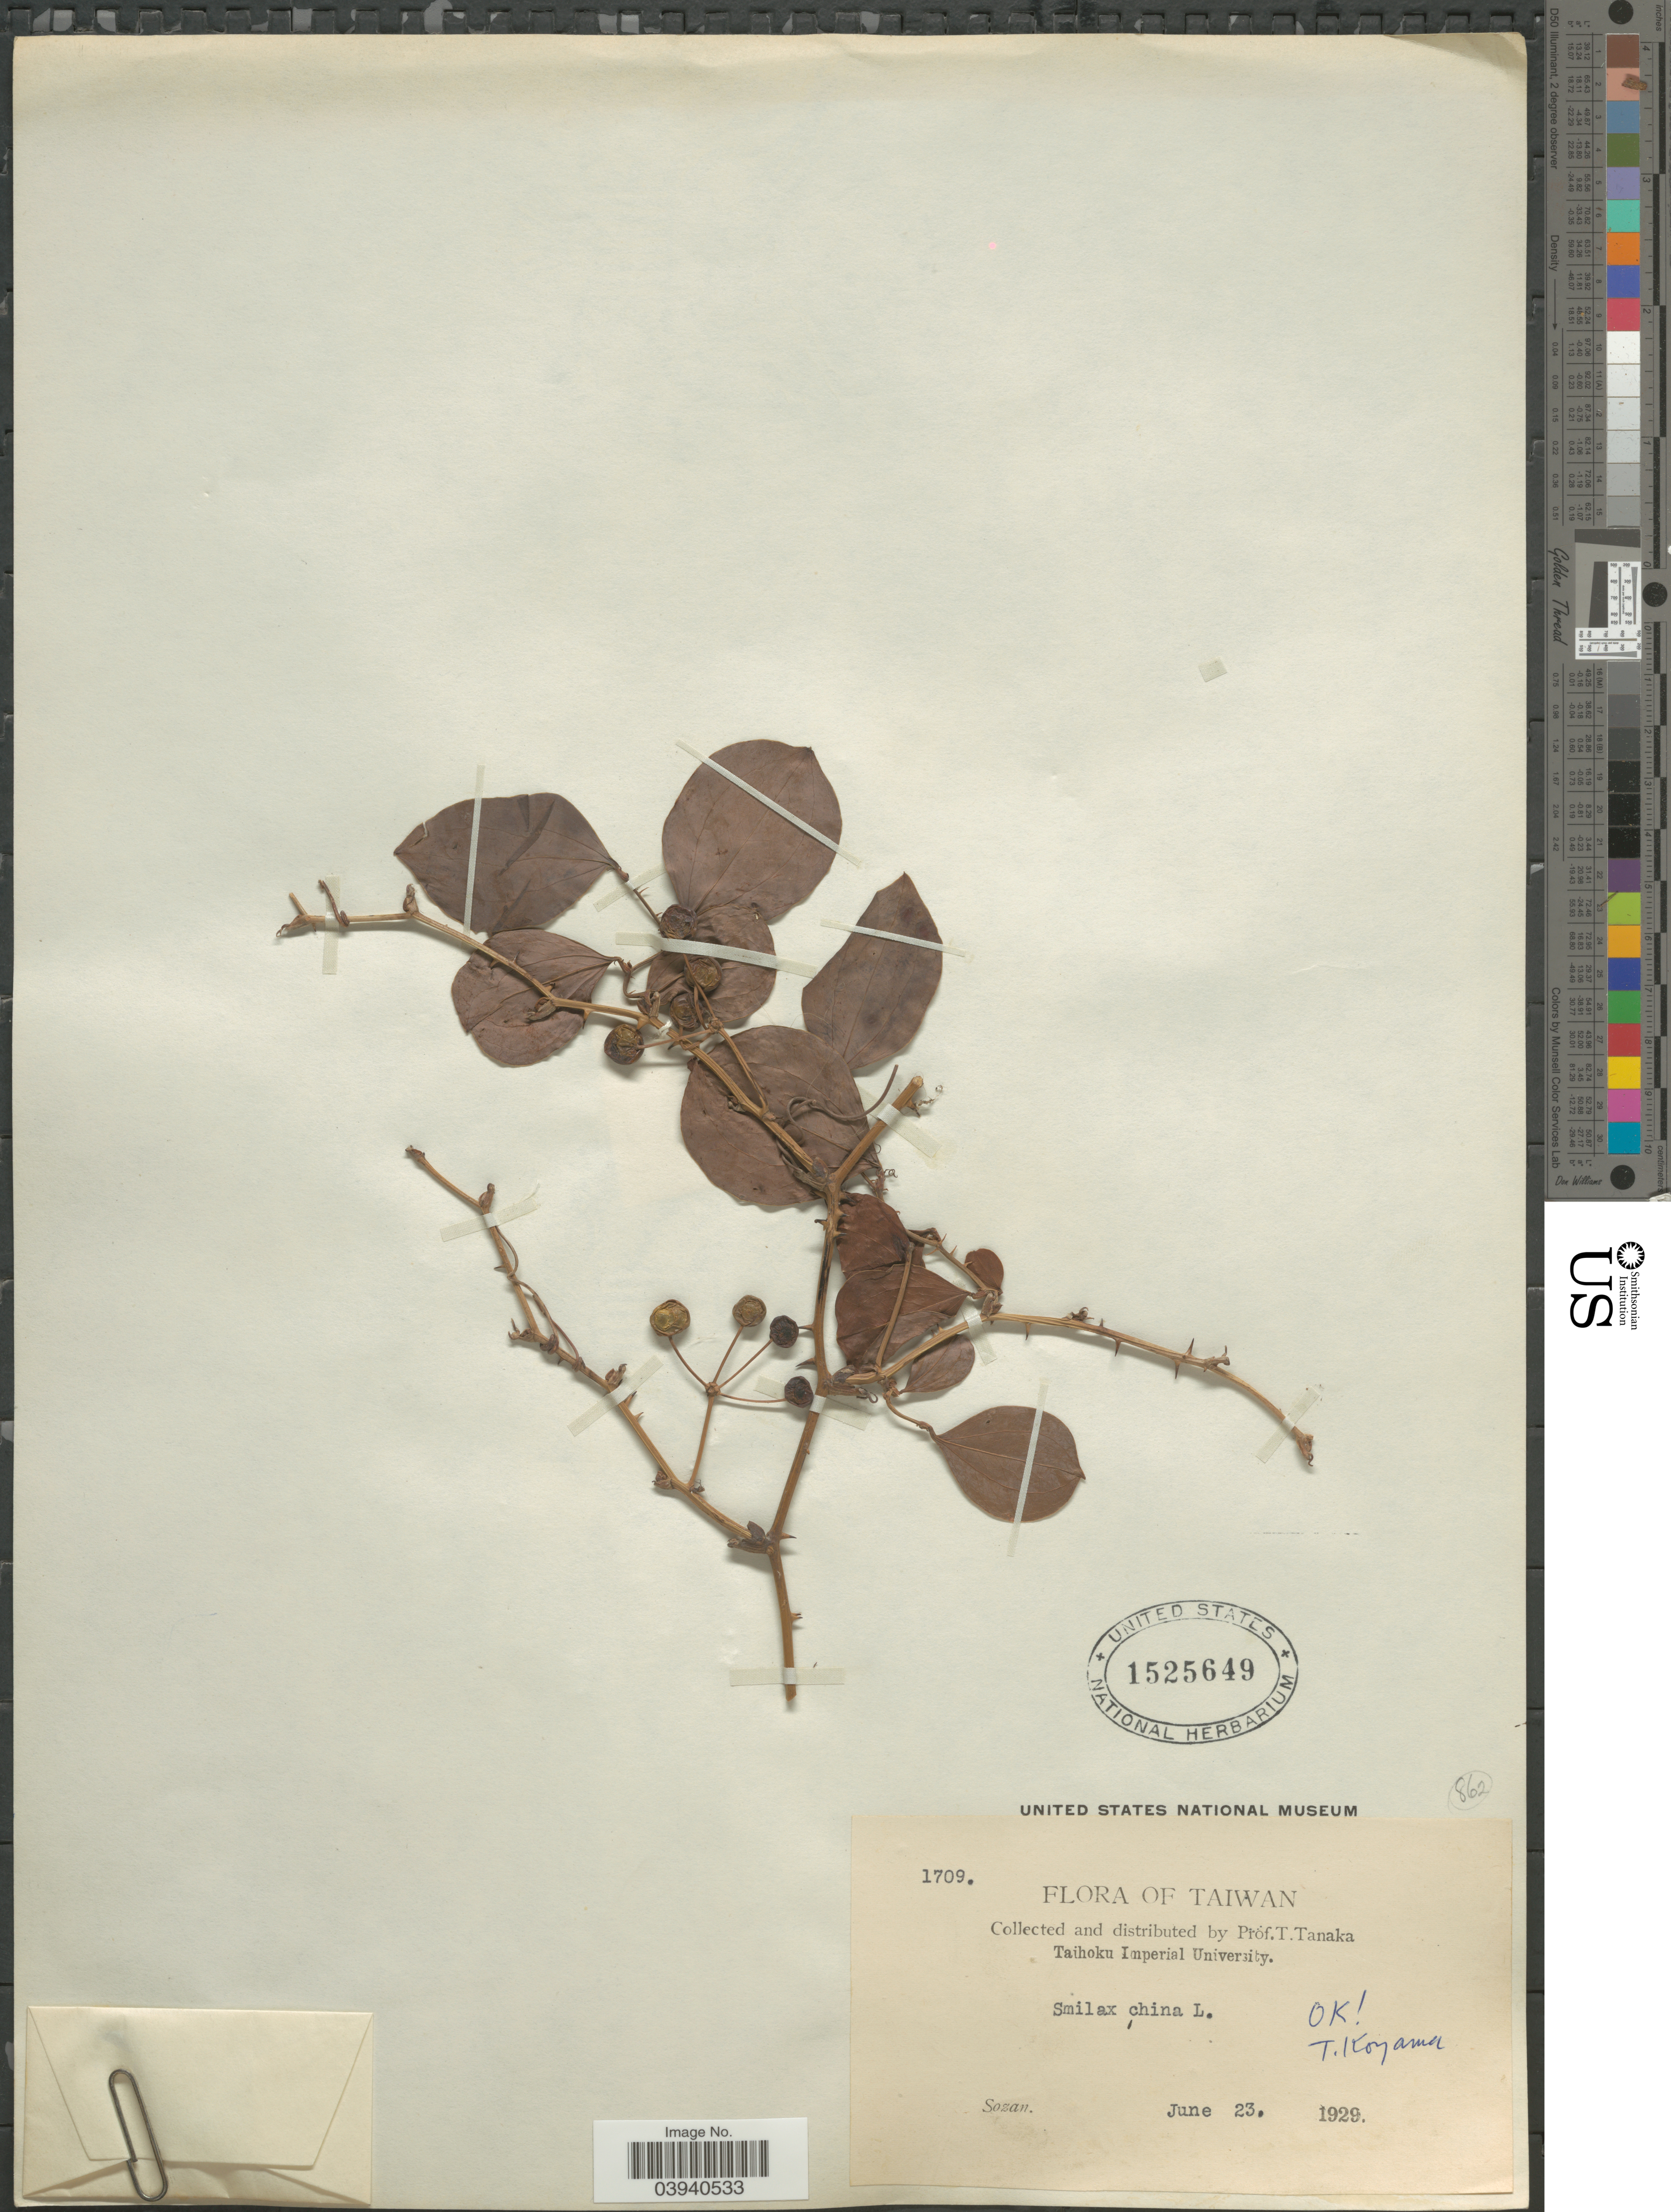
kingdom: Plantae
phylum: Tracheophyta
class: Liliopsida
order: Liliales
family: Smilacaceae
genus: Smilax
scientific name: Smilax china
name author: L.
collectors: T. Tanaka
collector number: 1709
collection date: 1929-06-23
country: Taiwan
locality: Sozan.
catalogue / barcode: US 1525649